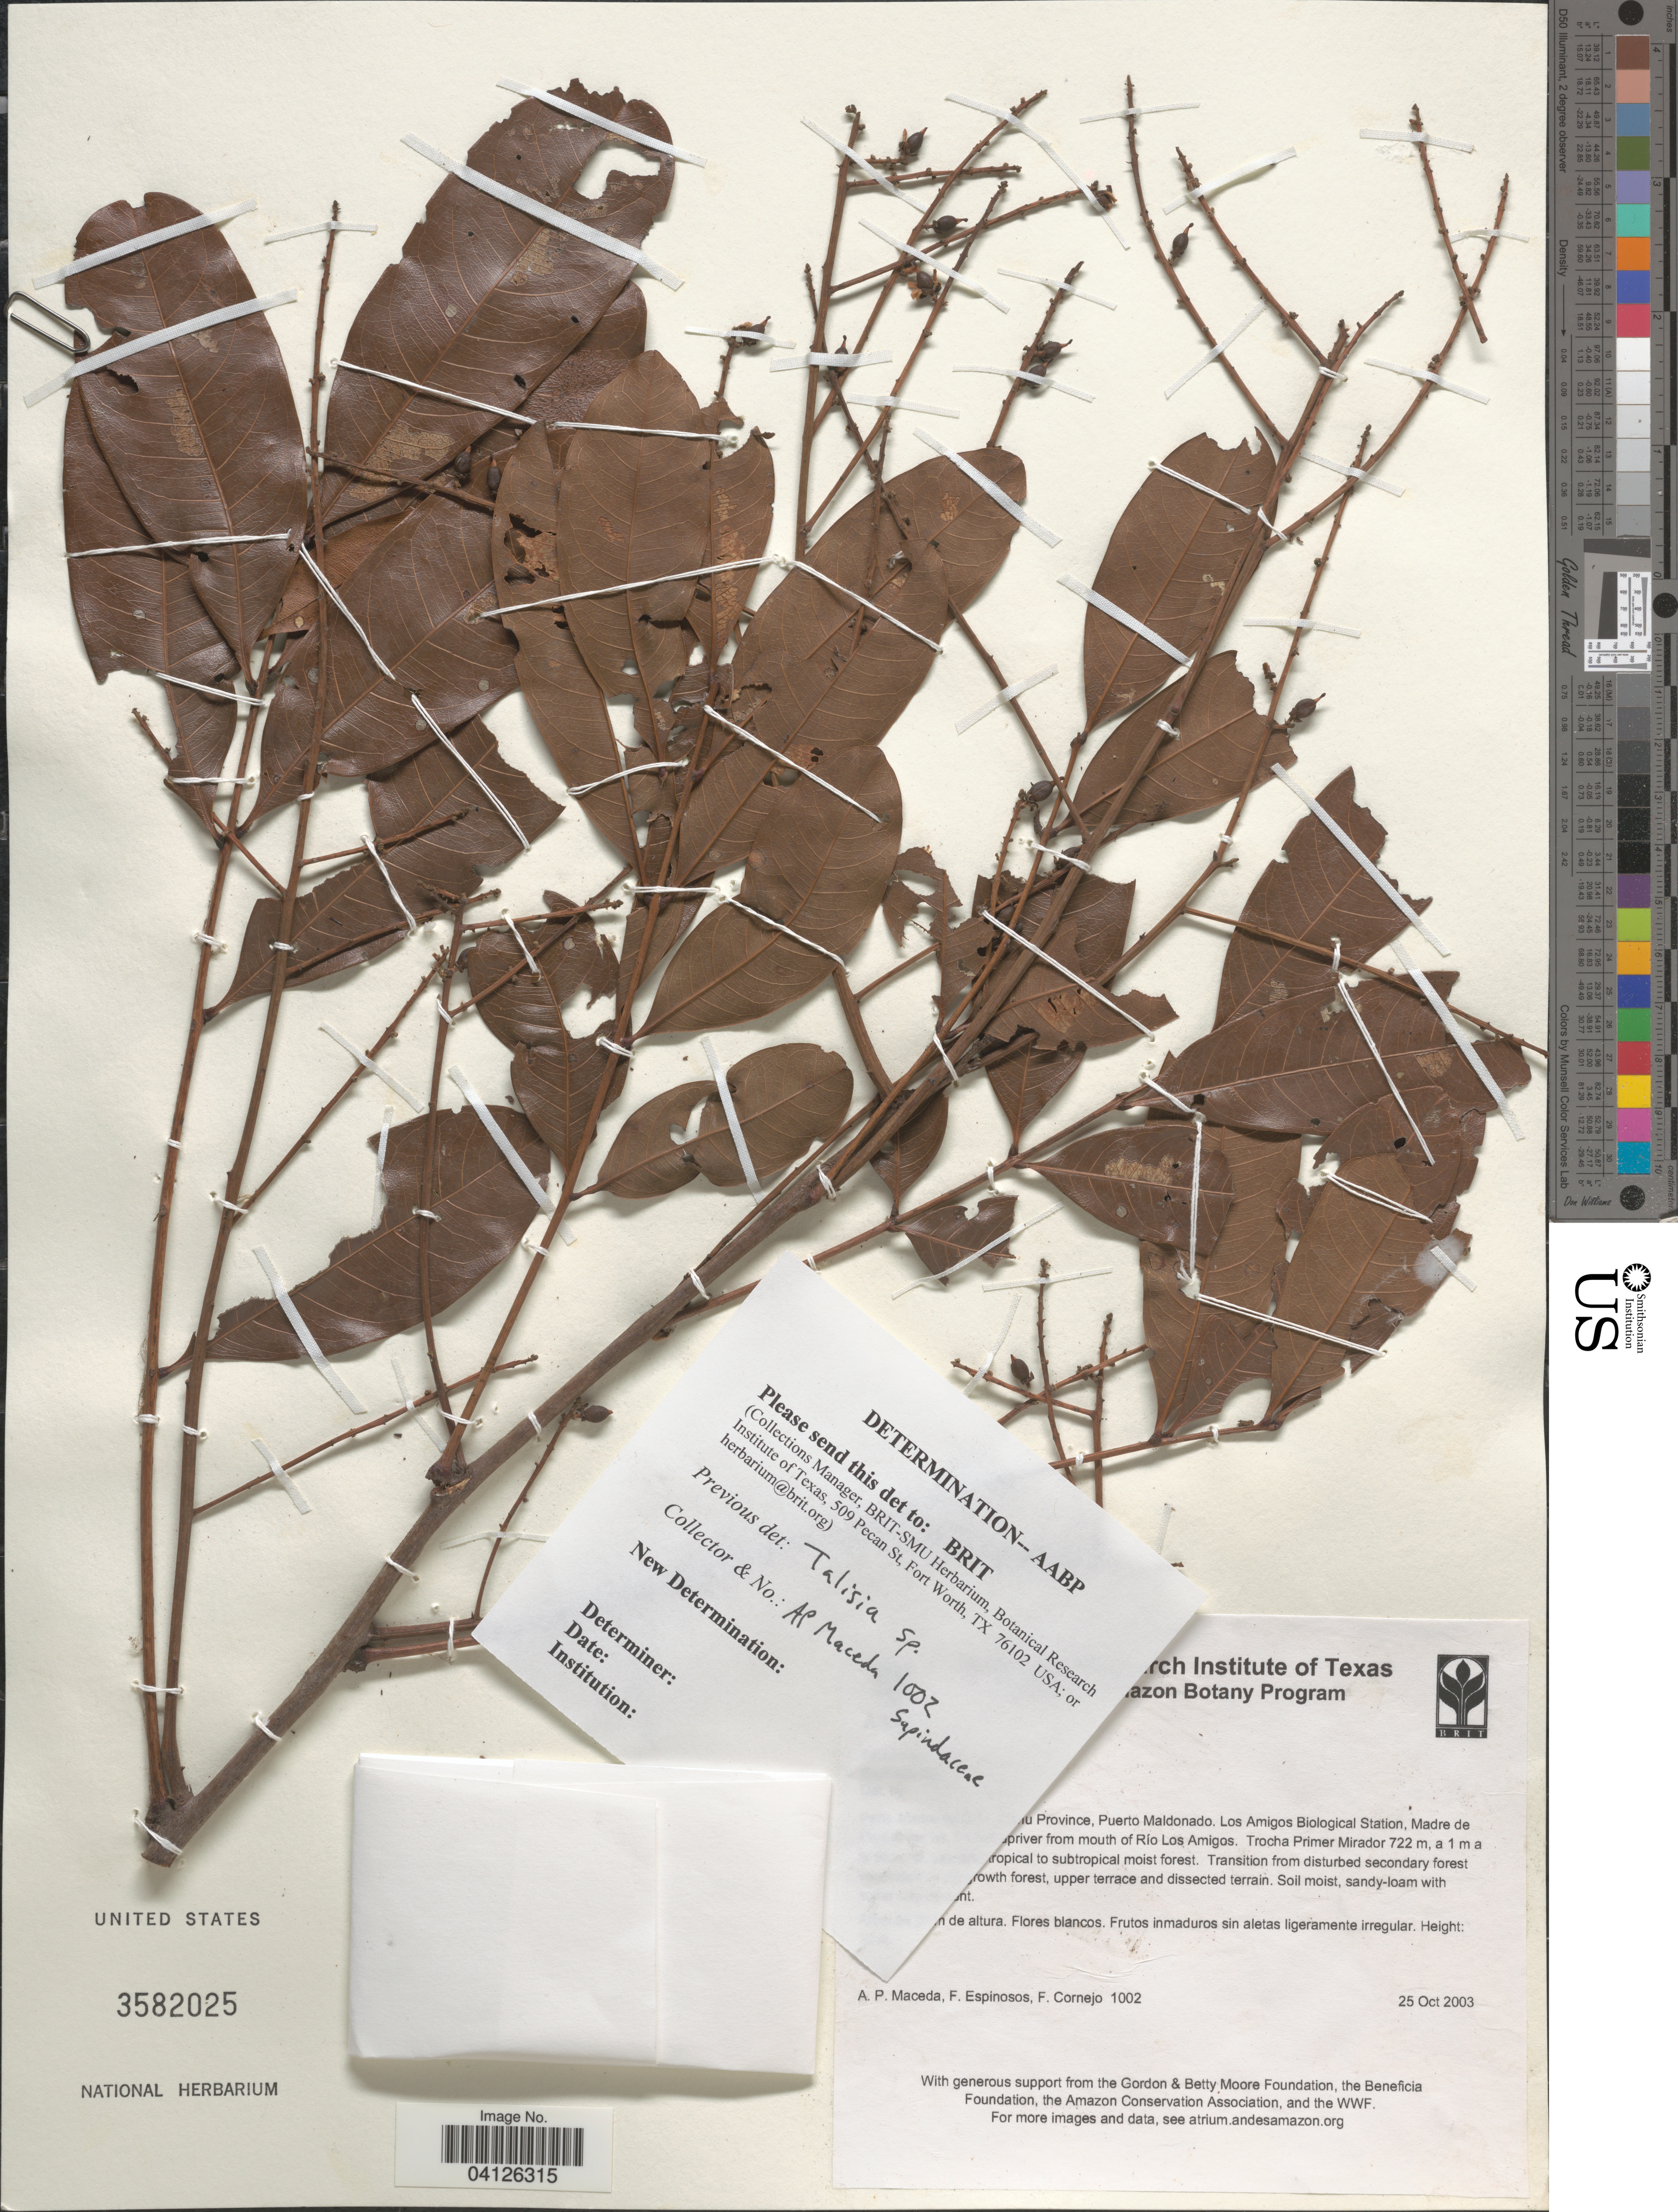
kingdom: Plantae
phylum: Tracheophyta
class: Magnoliopsida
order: Sapindales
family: Sapindaceae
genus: Talisia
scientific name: Talisia retusa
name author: R.S. Cowan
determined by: Acevedo-Rodriguez, P., (US), Smithsonian Institution - National Museum of Natural History (UNITED STATES)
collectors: A. Maceda, F. Espinosos & F. Cornejo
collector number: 1002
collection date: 2003-10-25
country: Peru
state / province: Madre de Dios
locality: Puerto Maldonado, Los Amigos Biological Station, Rio Los Amigos.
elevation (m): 722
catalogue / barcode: US 3582025